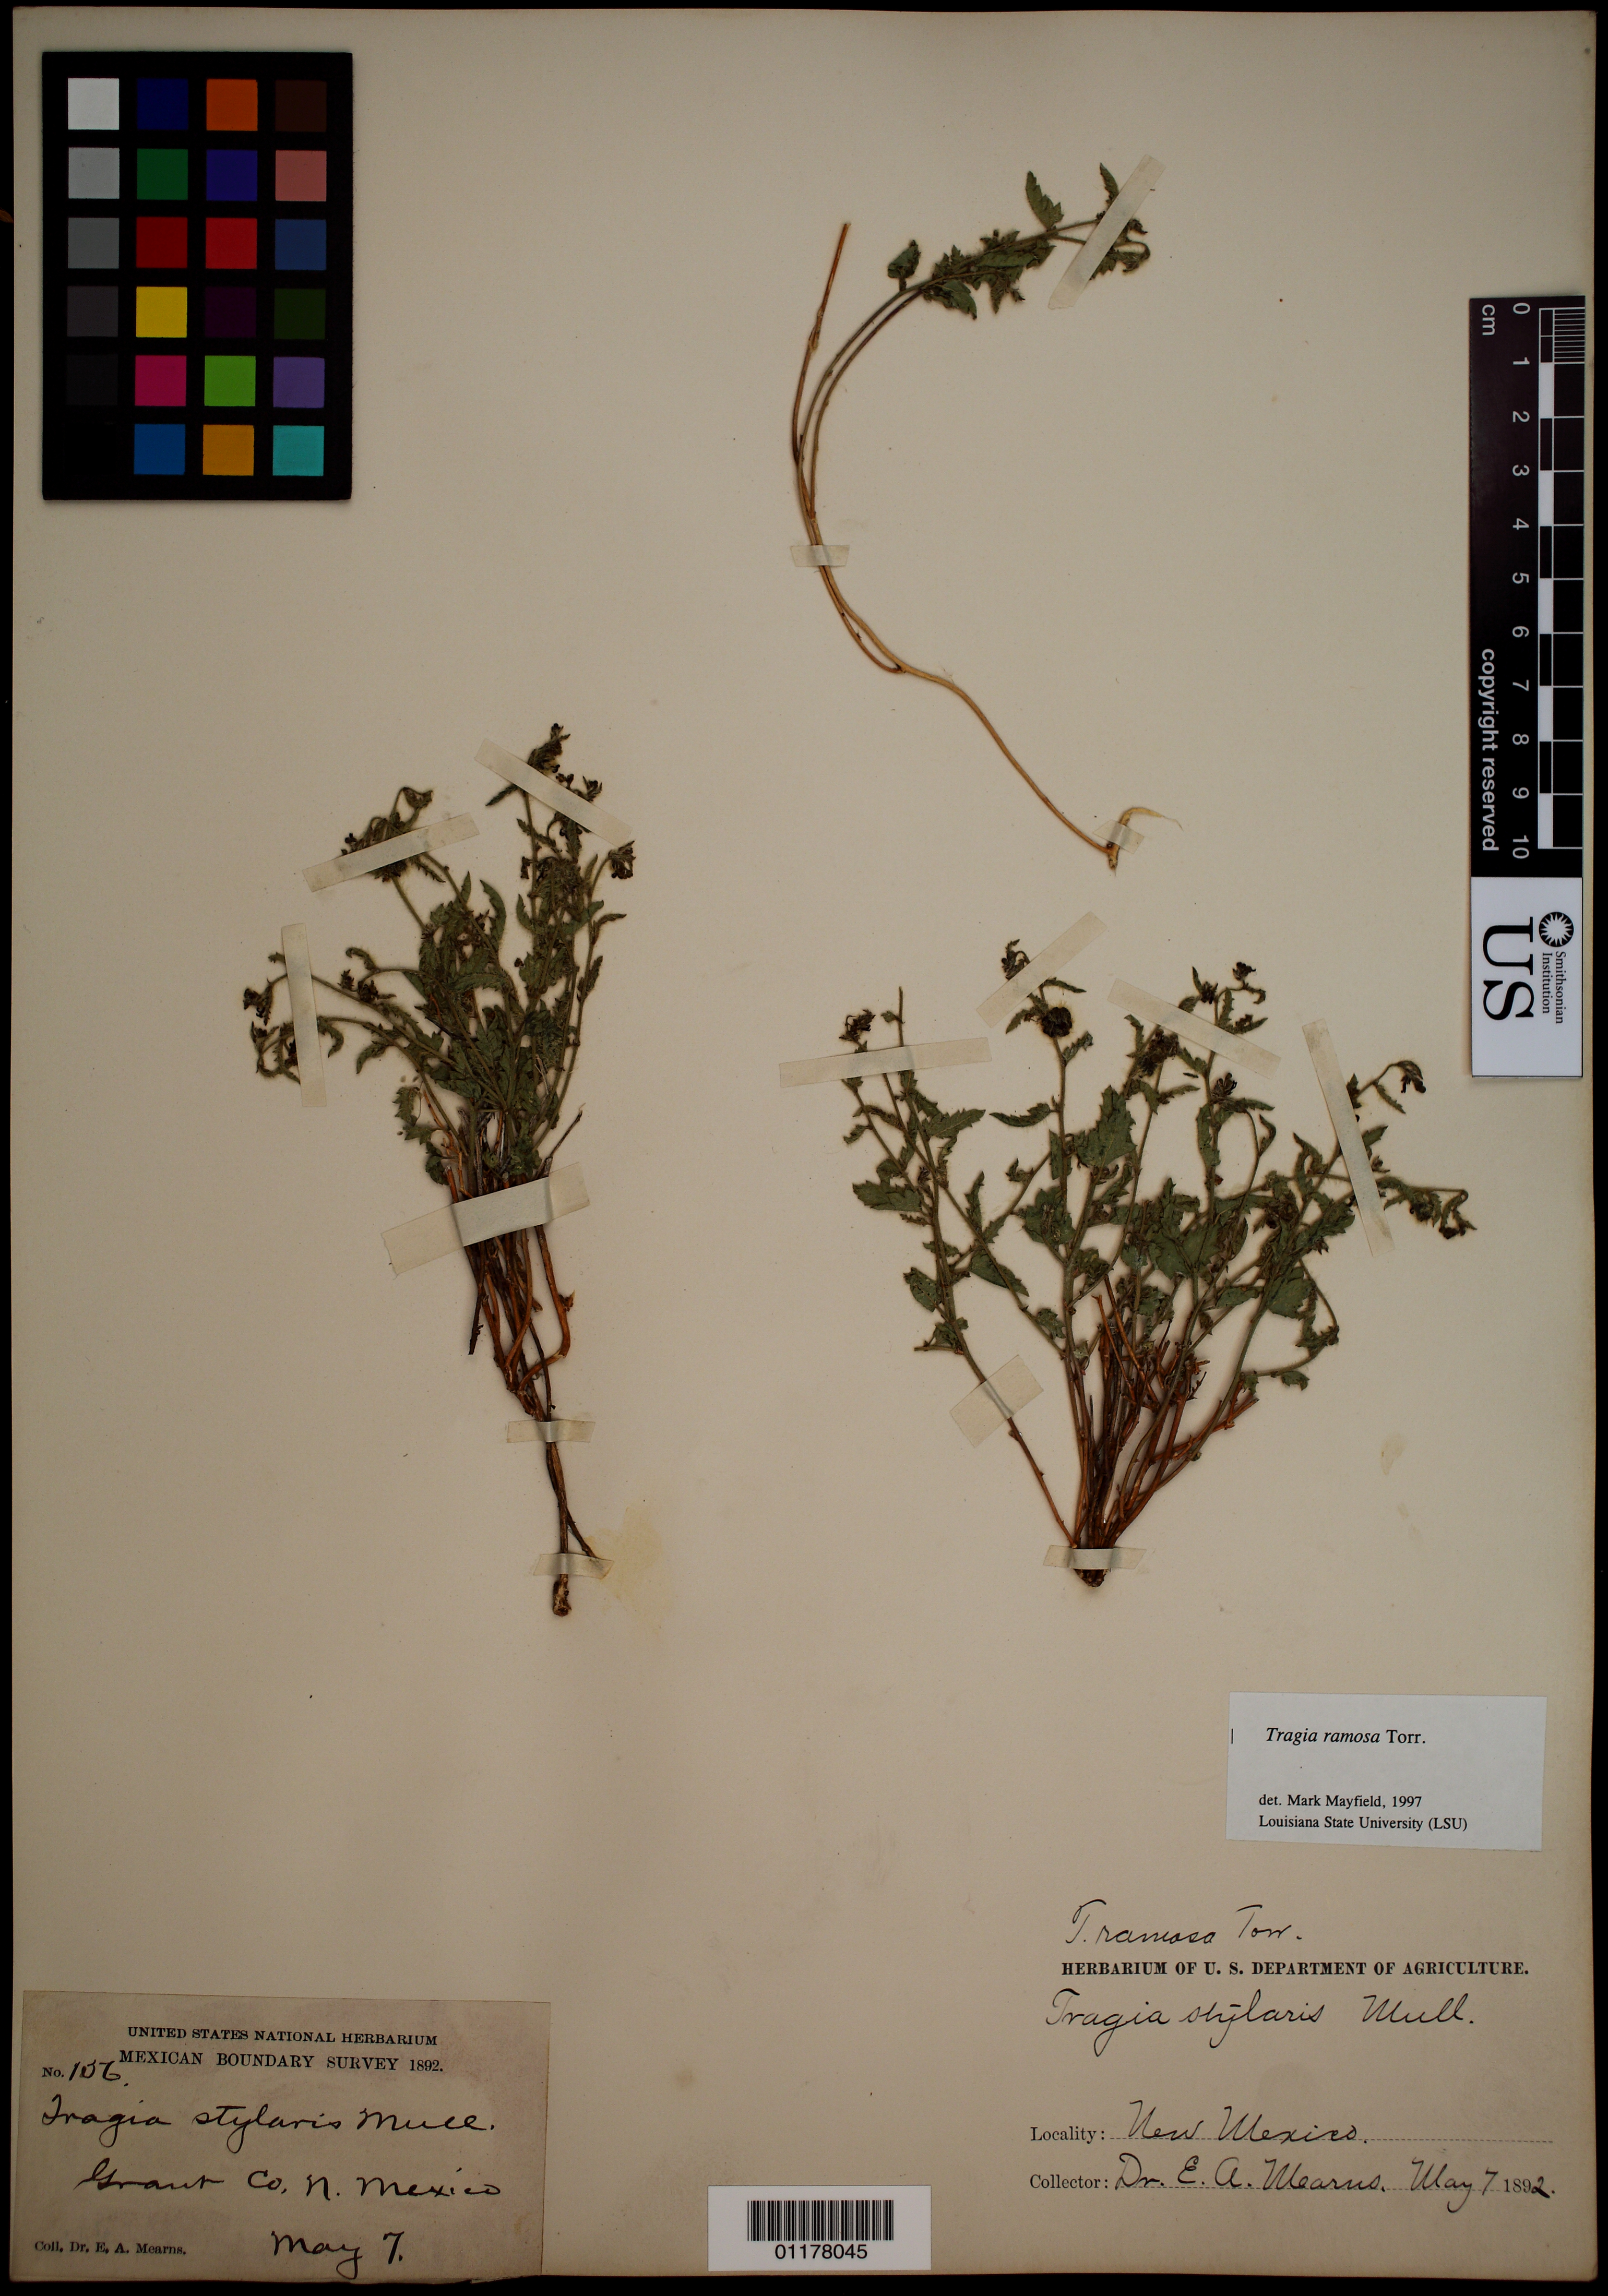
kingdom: Plantae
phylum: Tracheophyta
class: Magnoliopsida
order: Malpighiales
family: Euphorbiaceae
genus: Tragia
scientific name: Tragia ramosa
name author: Torr.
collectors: E. A. Mearns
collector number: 156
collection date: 1892-05-07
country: United States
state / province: New Mexico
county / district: Grant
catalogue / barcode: US 102827